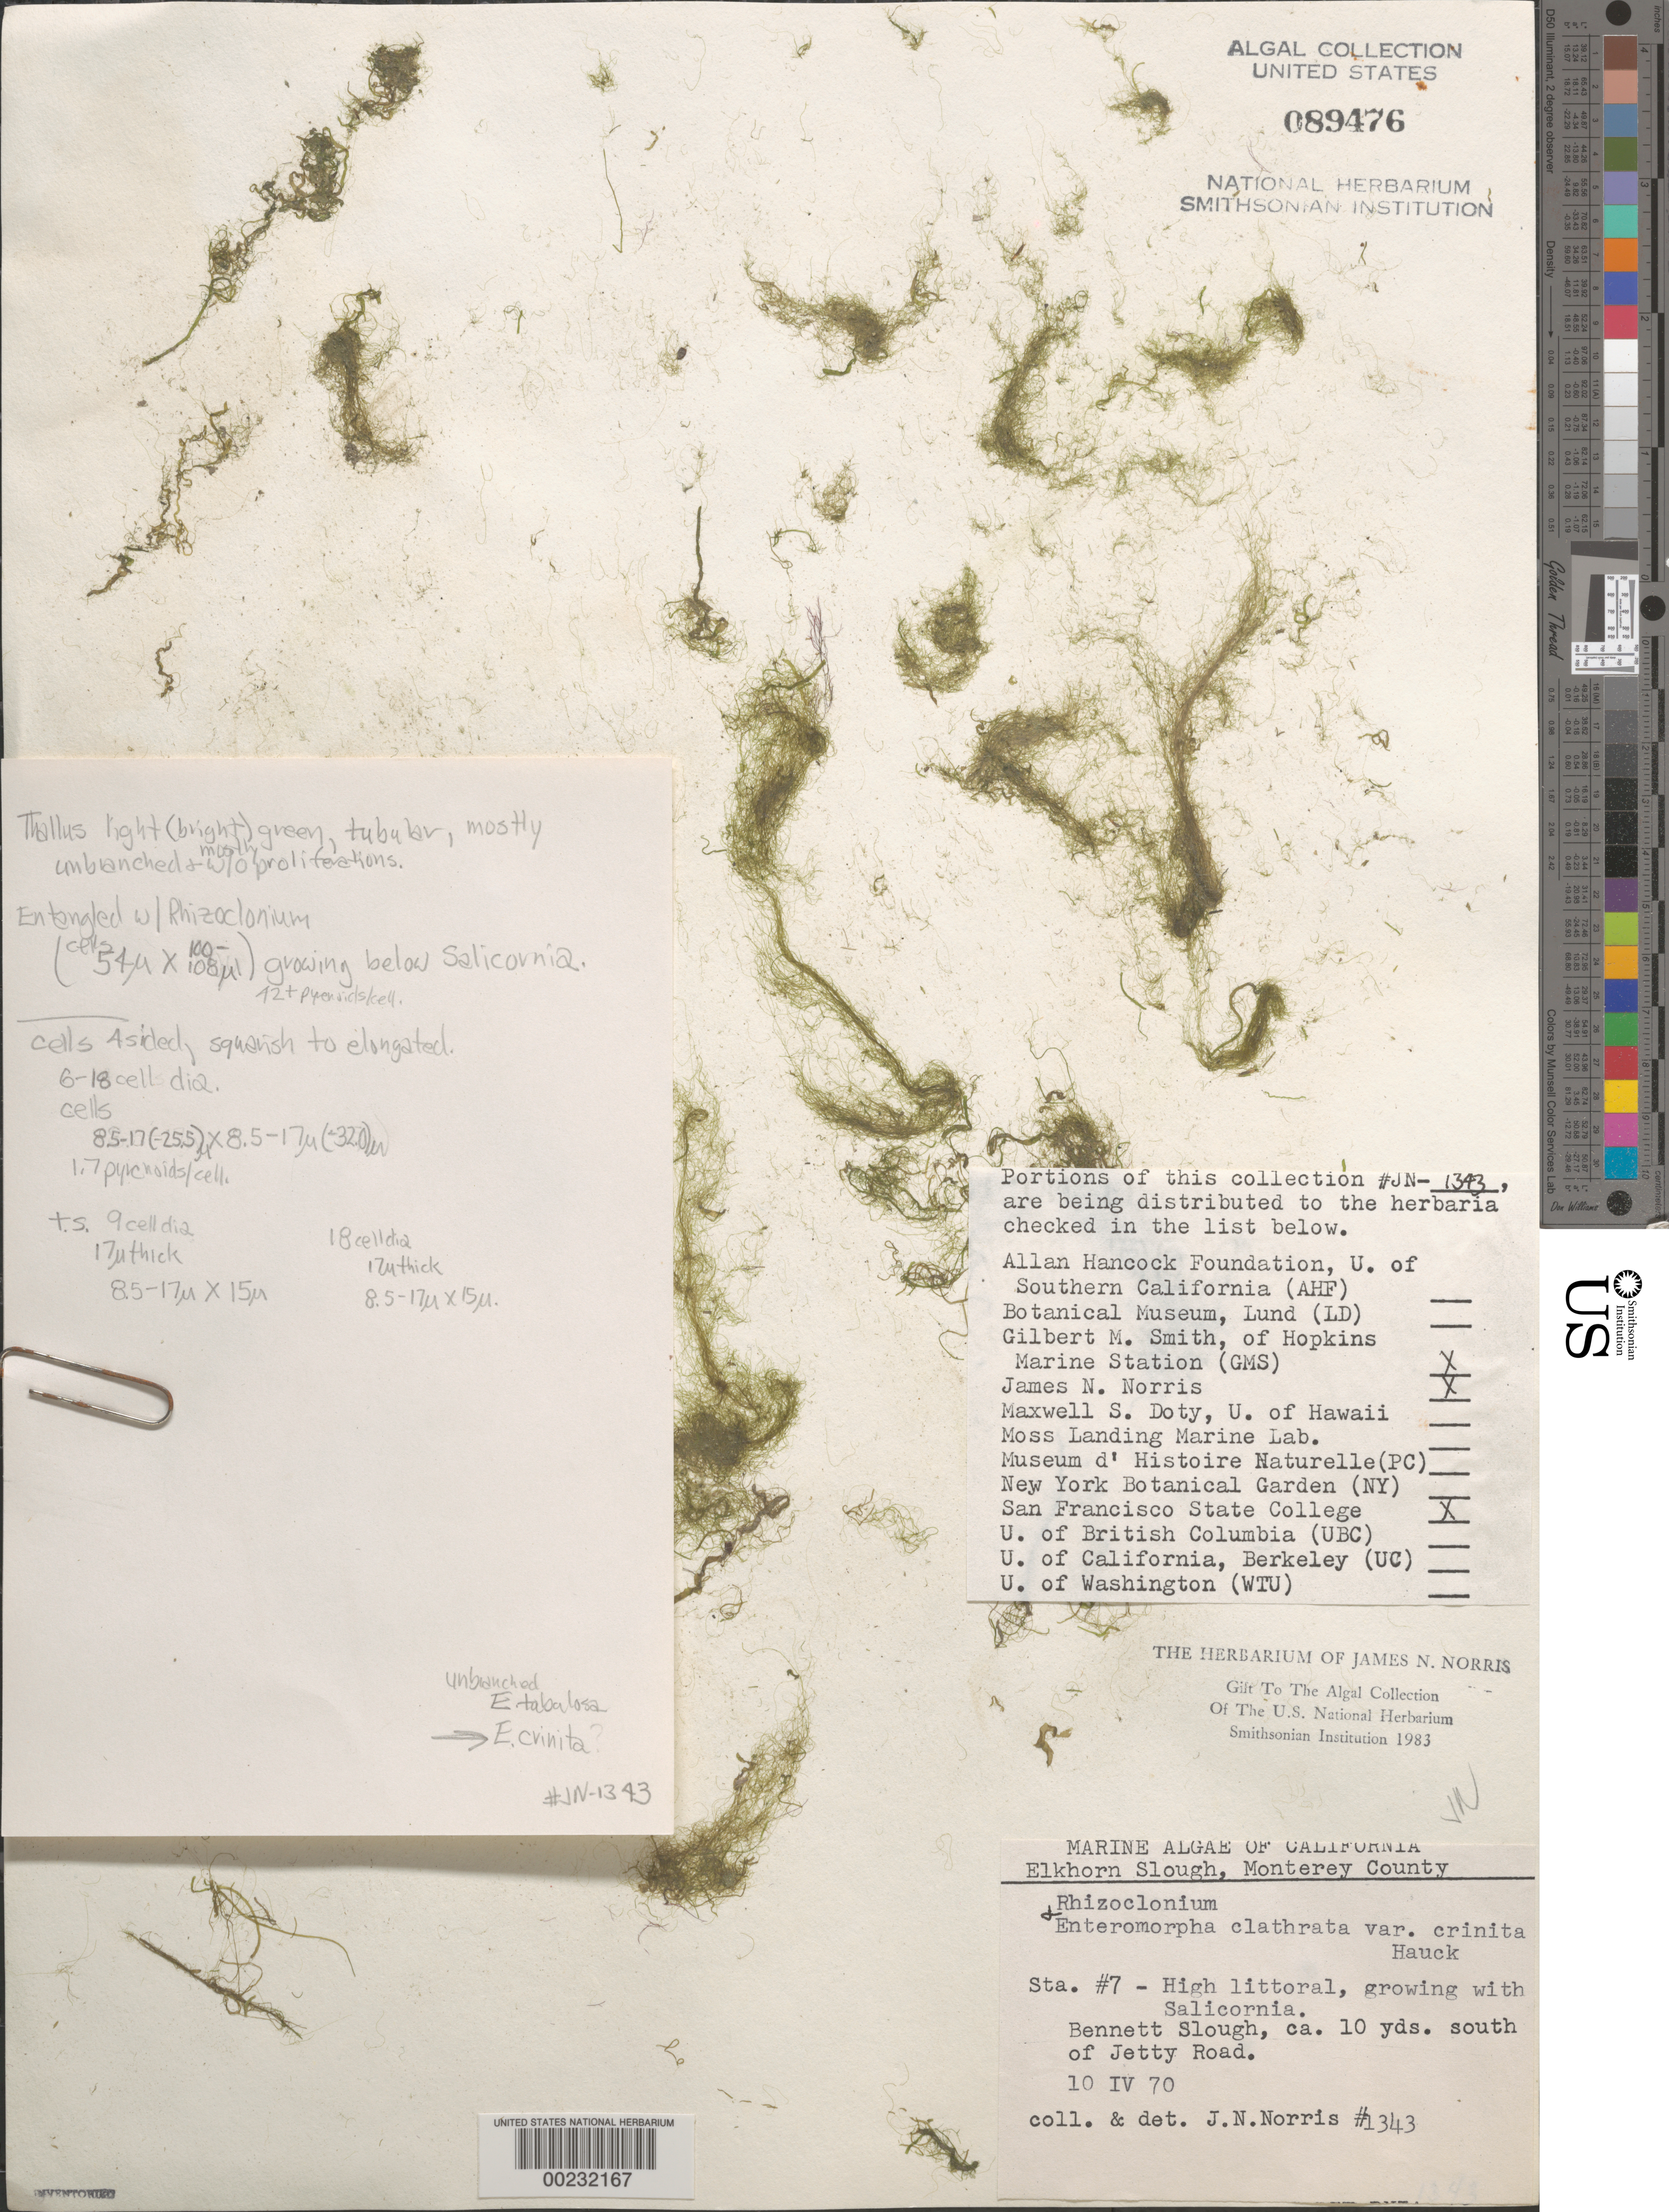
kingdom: Plantae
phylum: Chlorophyta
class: Ulvophyceae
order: Cladophorales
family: Cladophoraceae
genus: Cladophora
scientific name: Cladophora vagabunda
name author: (L.) C. Hoek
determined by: Algae name updating Project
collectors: J. N. Norris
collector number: JN-1343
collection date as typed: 10 Apr 1970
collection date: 1970-04-10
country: United States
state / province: California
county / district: Monterey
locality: Bennett Slough, Elkhorn Slough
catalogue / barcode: US 89476